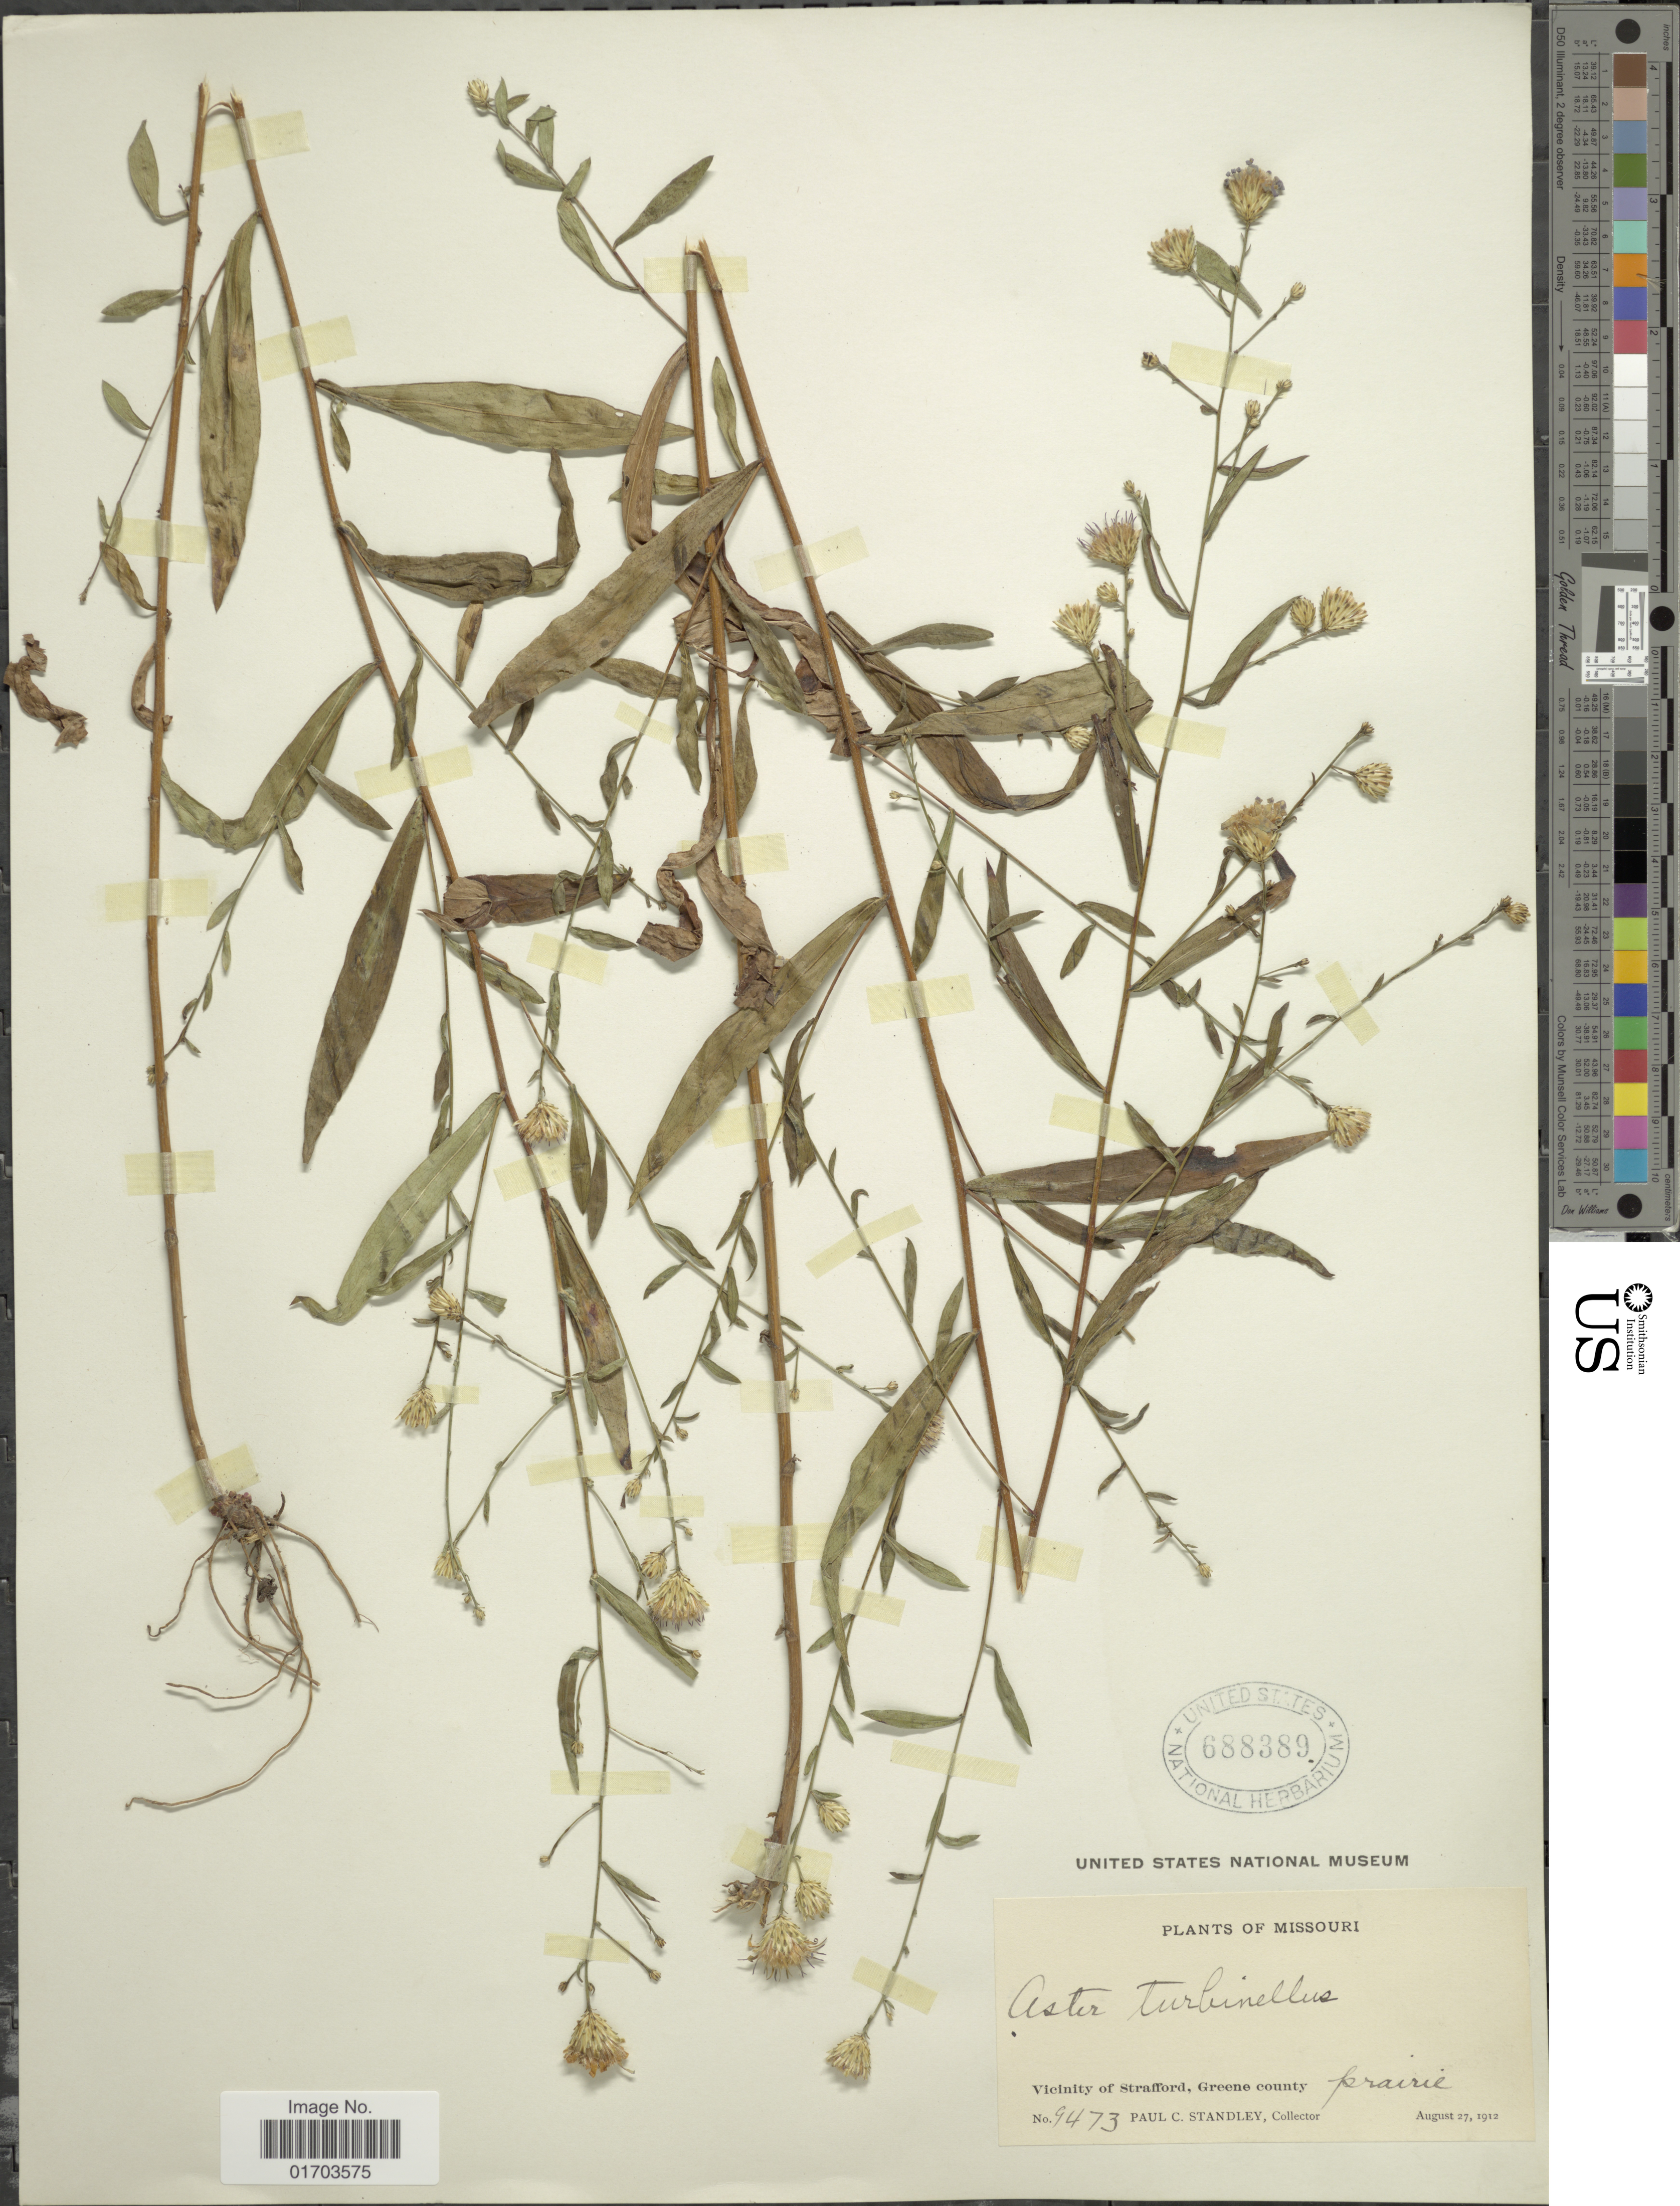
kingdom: Plantae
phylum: Tracheophyta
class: Magnoliopsida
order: Asterales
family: Asteraceae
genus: Symphyotrichum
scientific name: Symphyotrichum turbinellum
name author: (Lindl.) G.L. Nesom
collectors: P. C. Standley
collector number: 9473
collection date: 1912-08-27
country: United States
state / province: Missouri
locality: Missouri. Vicinity of Strafford, Greene county, prairie.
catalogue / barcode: US 688389